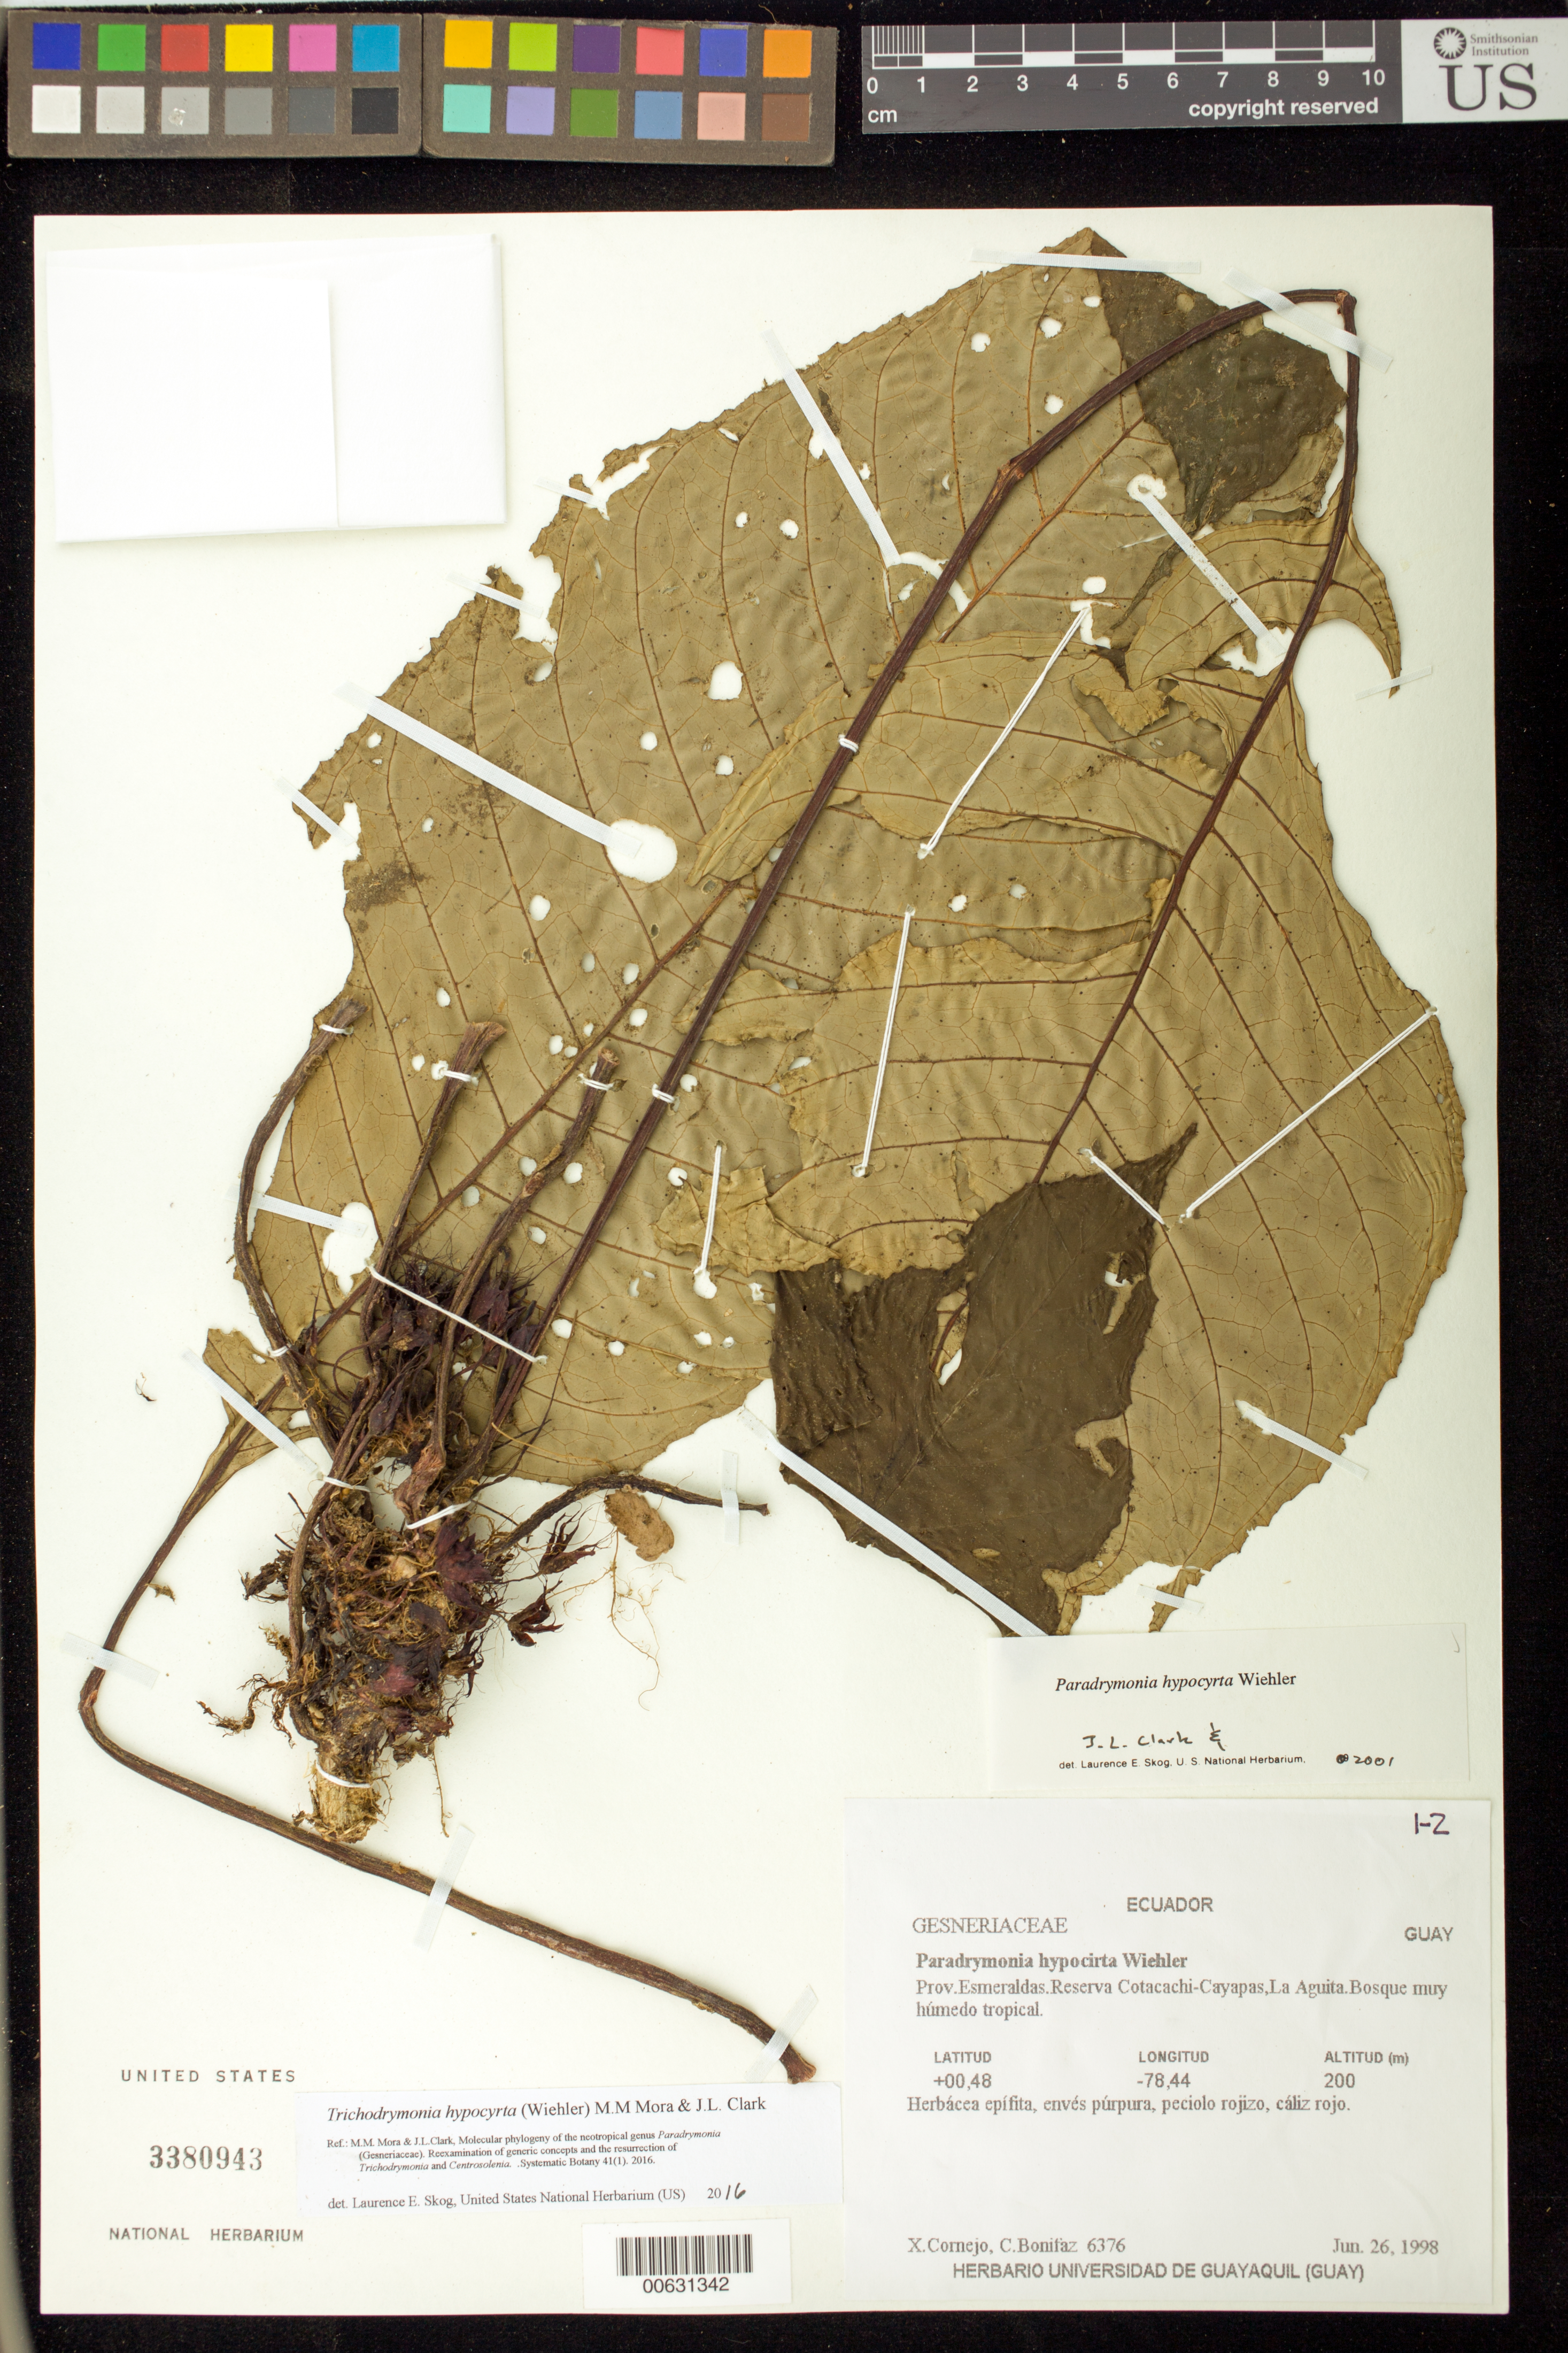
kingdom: Plantae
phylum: Tracheophyta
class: Magnoliopsida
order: Lamiales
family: Gesneriaceae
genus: Trichodrymonia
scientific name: Trichodrymonia hypocyrta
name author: (Wiehler) M.M. Mora & J.L. Clark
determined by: Skog, Laurence E.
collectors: X. F. Cornejo & C. Bonifaz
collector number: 6376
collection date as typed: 26 Jun 1998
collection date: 1998-06-26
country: Ecuador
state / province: Esmeraldas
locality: Reserva Cotacachi-Cayapas, La Aguita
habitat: Bosque muy húmedo tropical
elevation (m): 200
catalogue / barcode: US 3380943